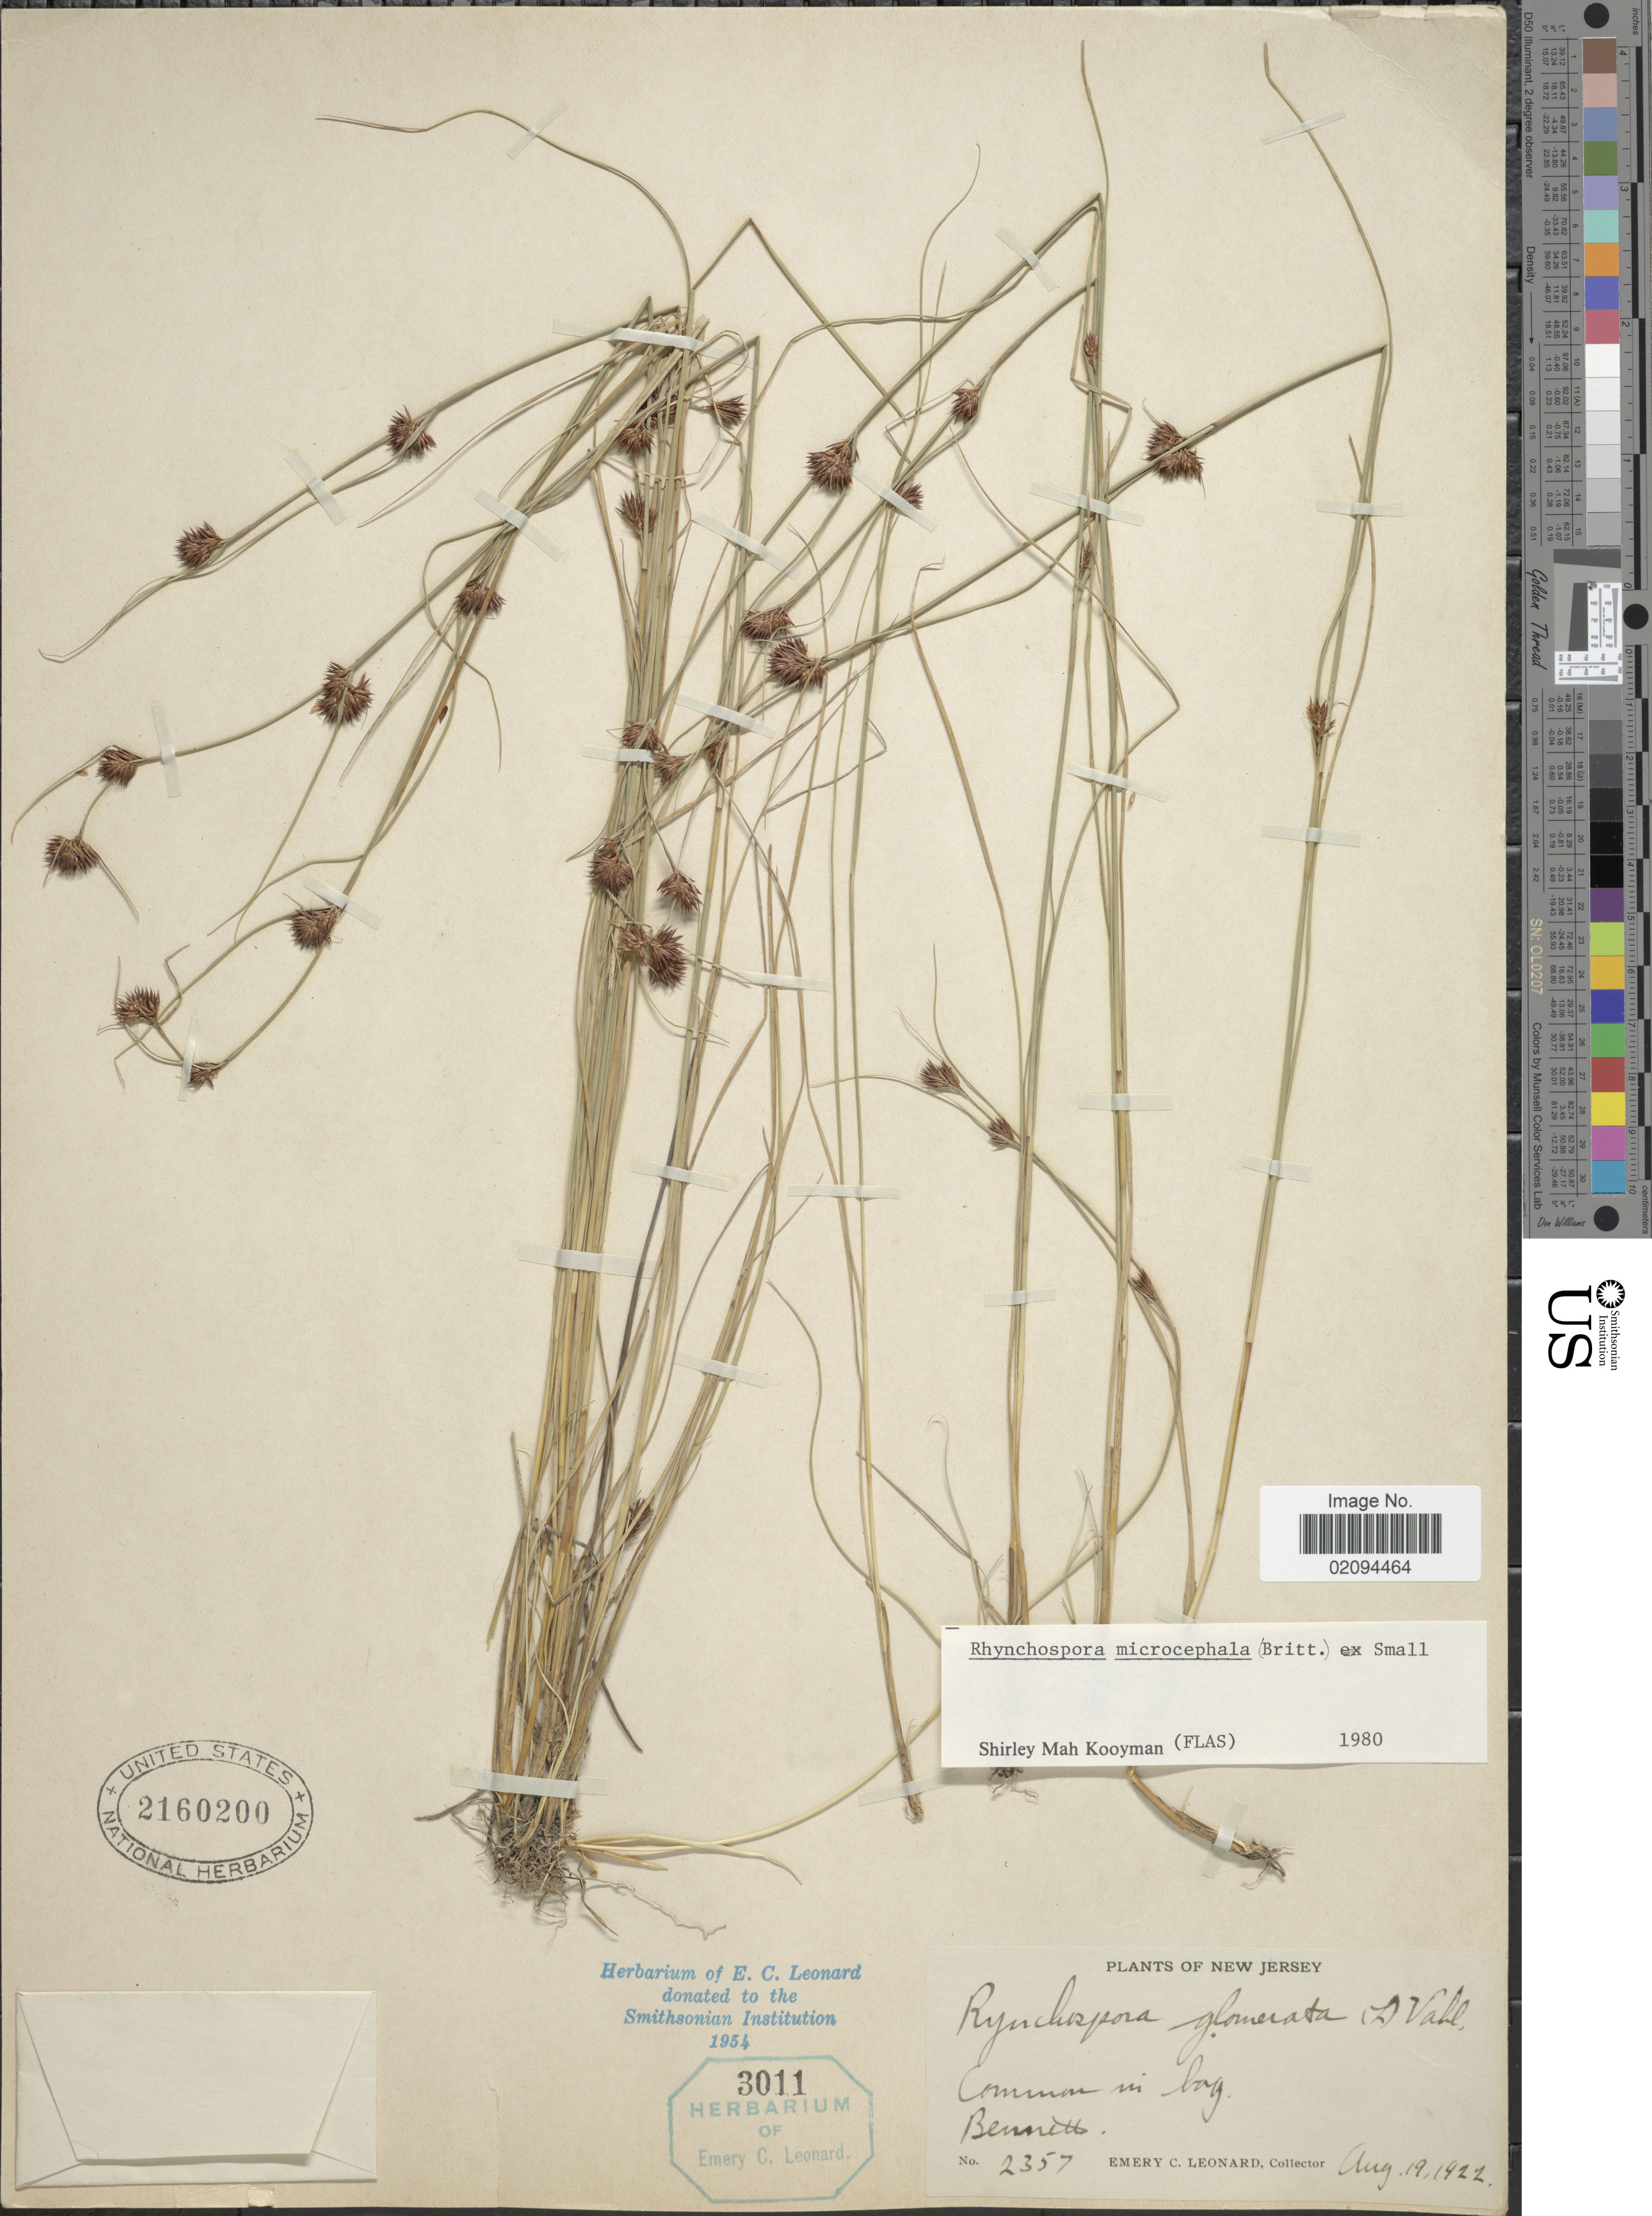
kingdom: Plantae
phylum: Tracheophyta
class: Liliopsida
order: Poales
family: Cyperaceae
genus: Rhynchospora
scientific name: Rhynchospora microcephala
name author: (Britton) Britton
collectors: E. C. Leonard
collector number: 2357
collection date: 1922-08-19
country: United States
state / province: New Jersey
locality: Common in bog. Bennett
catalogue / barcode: US 2160200